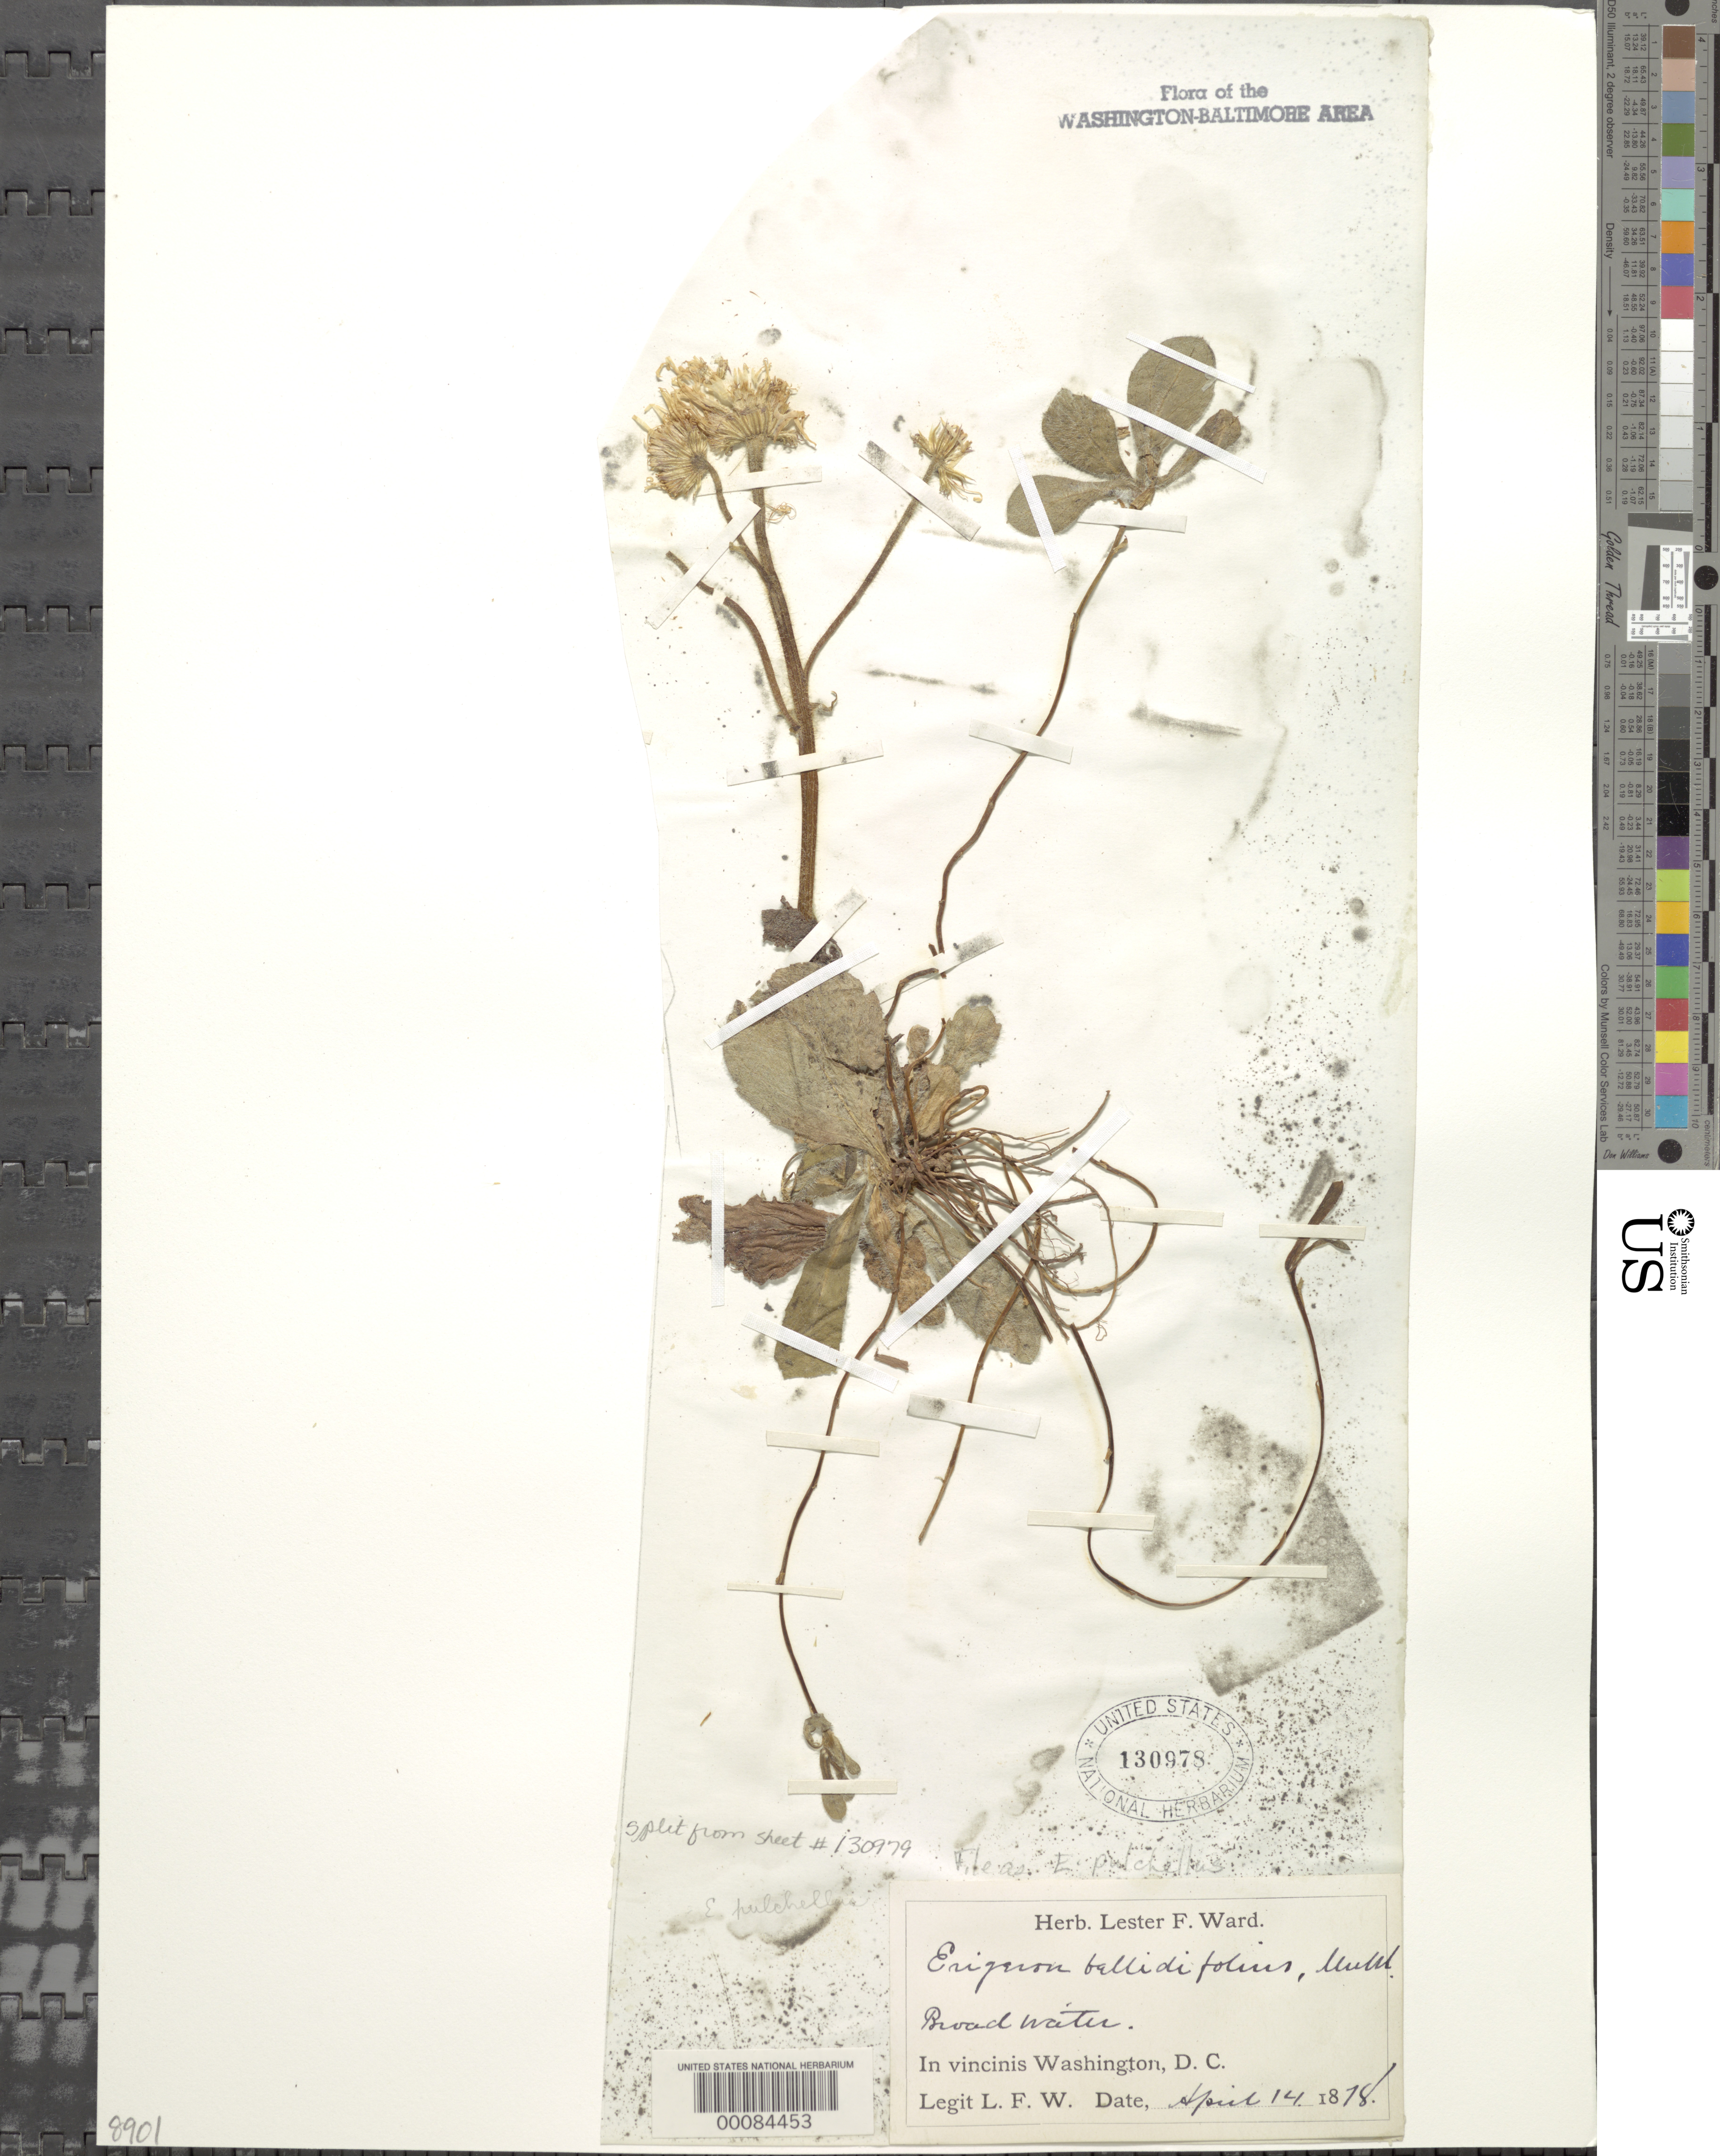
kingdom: Plantae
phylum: Tracheophyta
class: Magnoliopsida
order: Asterales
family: Asteraceae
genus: Erigeron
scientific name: Erigeron pulchellus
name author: Michx.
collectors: L. F. Ward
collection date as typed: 14 Apr 1878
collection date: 1878-04-14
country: United States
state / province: Maryland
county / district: Montgomery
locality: Widewater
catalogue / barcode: US 130978